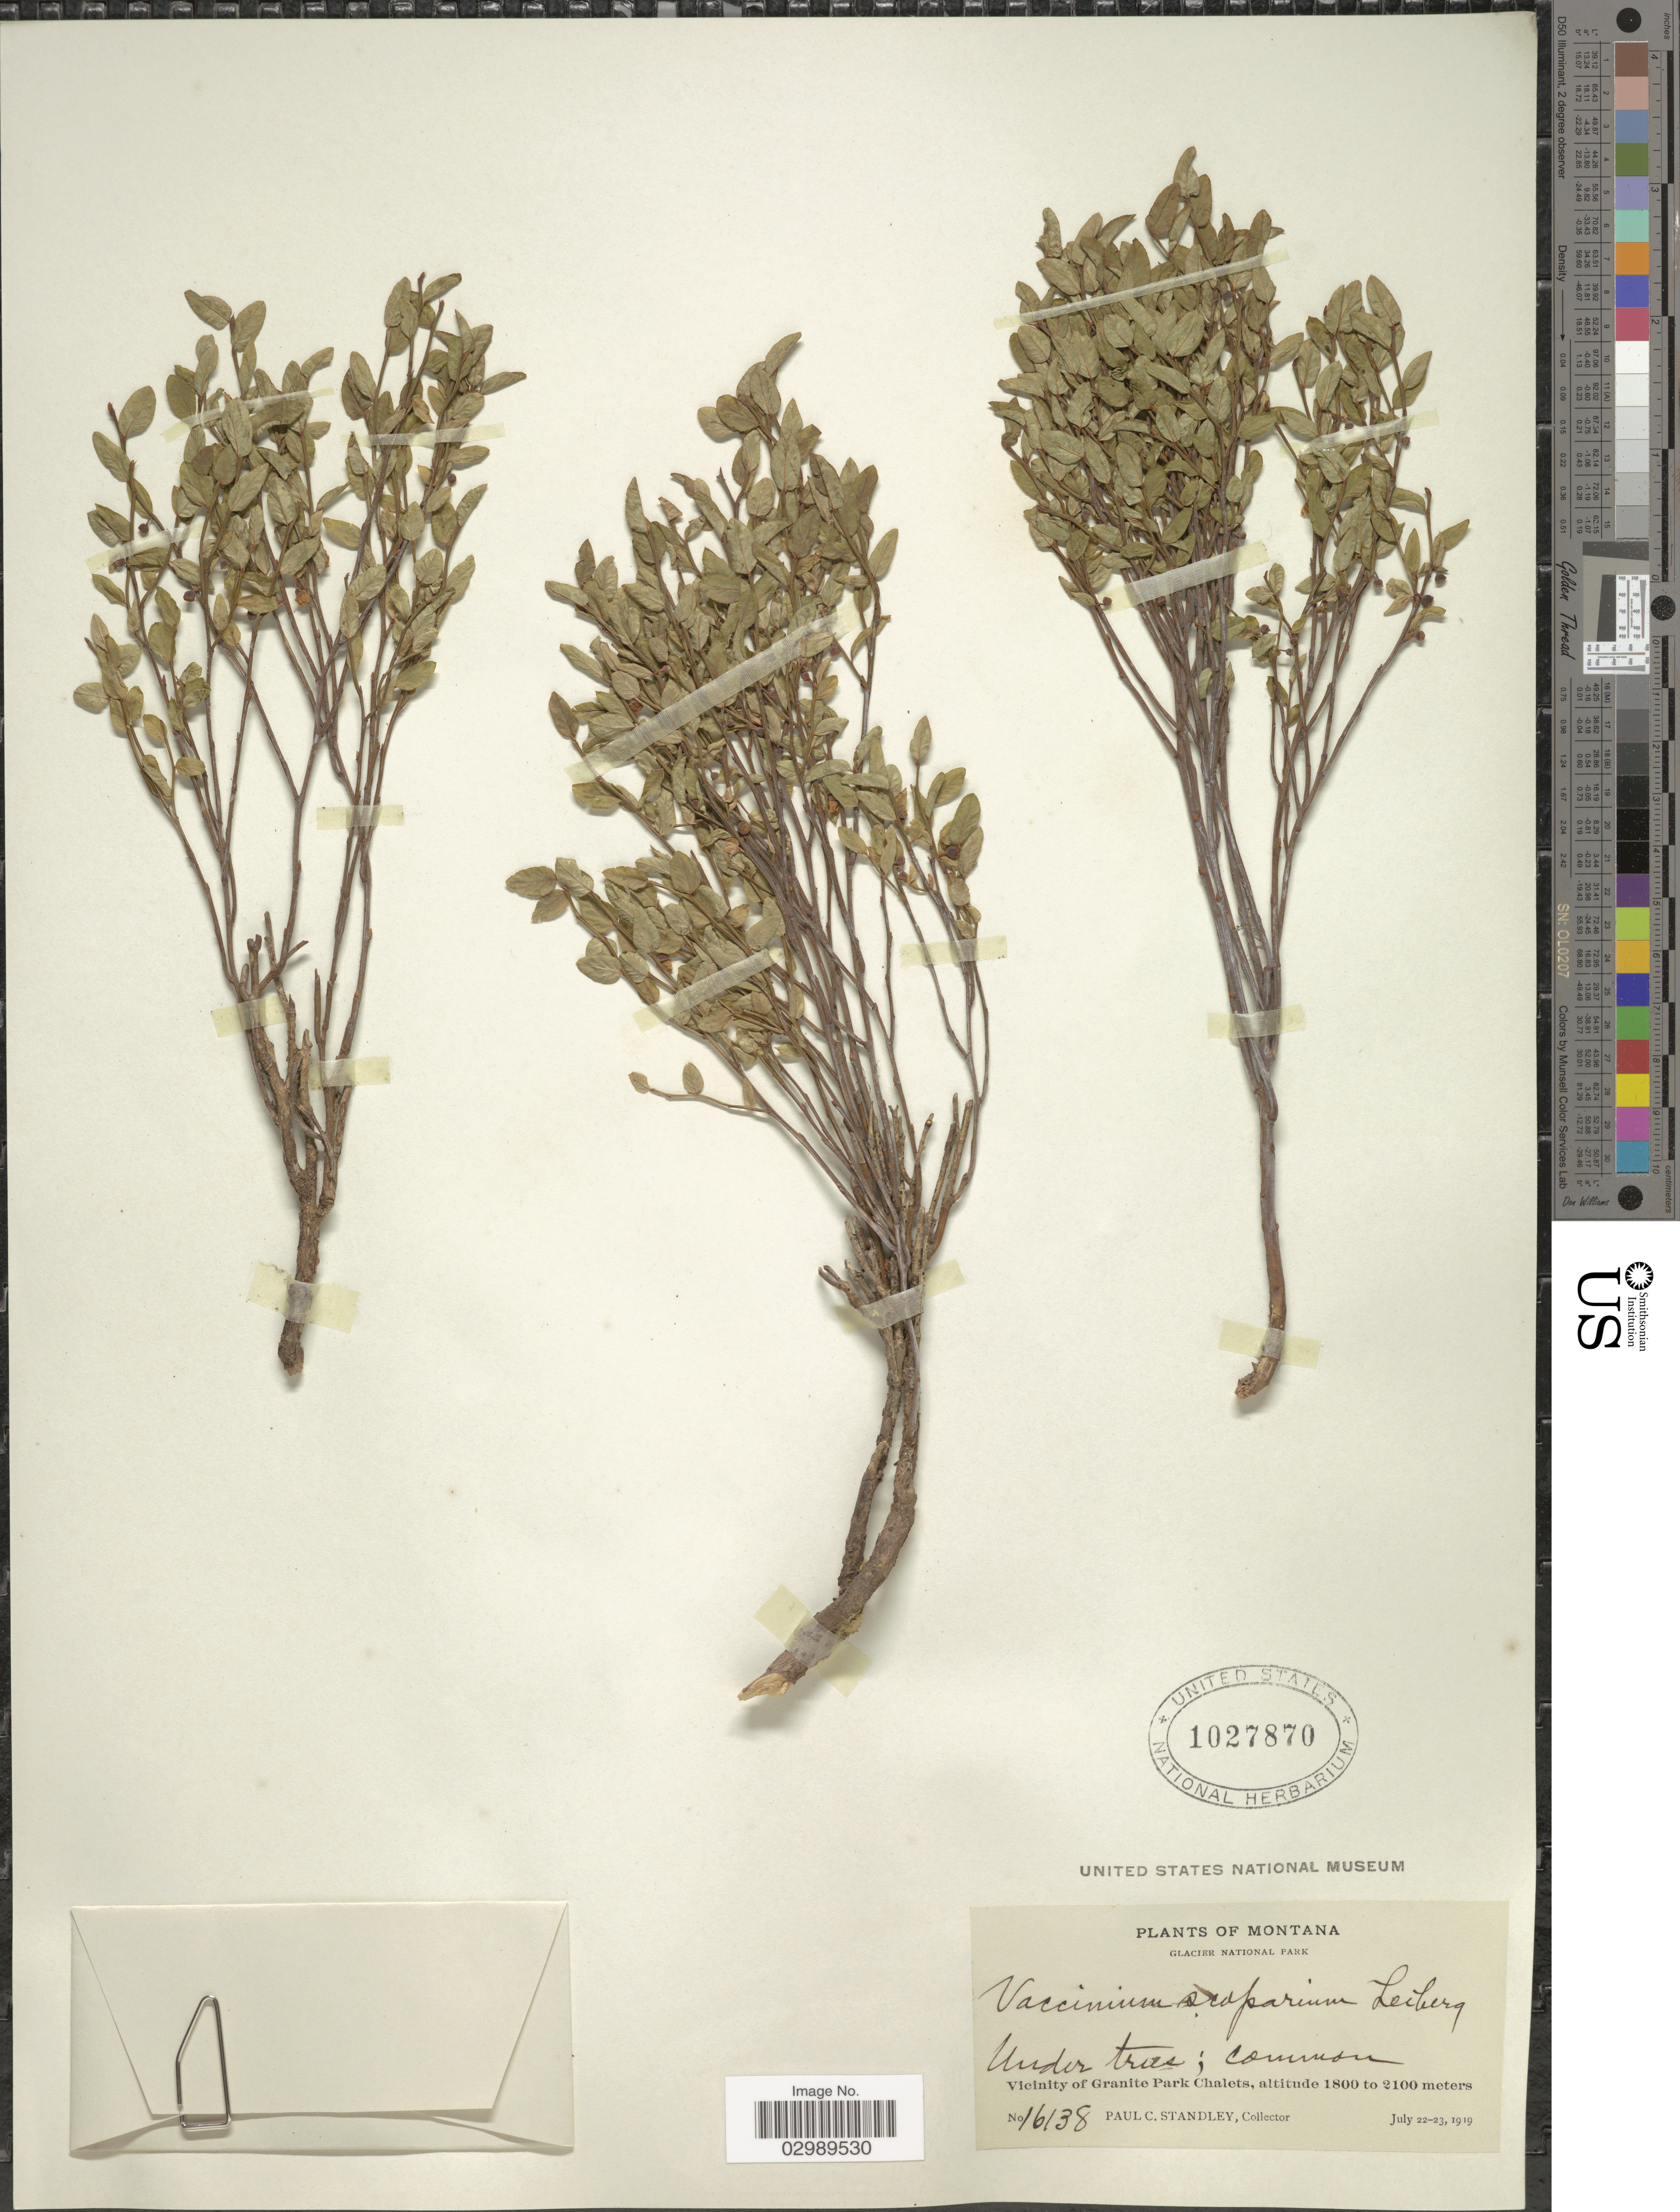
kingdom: Plantae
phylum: Tracheophyta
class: Magnoliopsida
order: Ericales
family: Ericaceae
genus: Vaccinium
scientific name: Vaccinium scoparium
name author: Leiberg ex Coville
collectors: P. C. Standley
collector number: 16138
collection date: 1919-07-22/1919-07-23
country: United States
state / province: Montana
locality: Glacier National Park, Vicinity of Granite Park Chalets.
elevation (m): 1800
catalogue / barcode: US 1027870